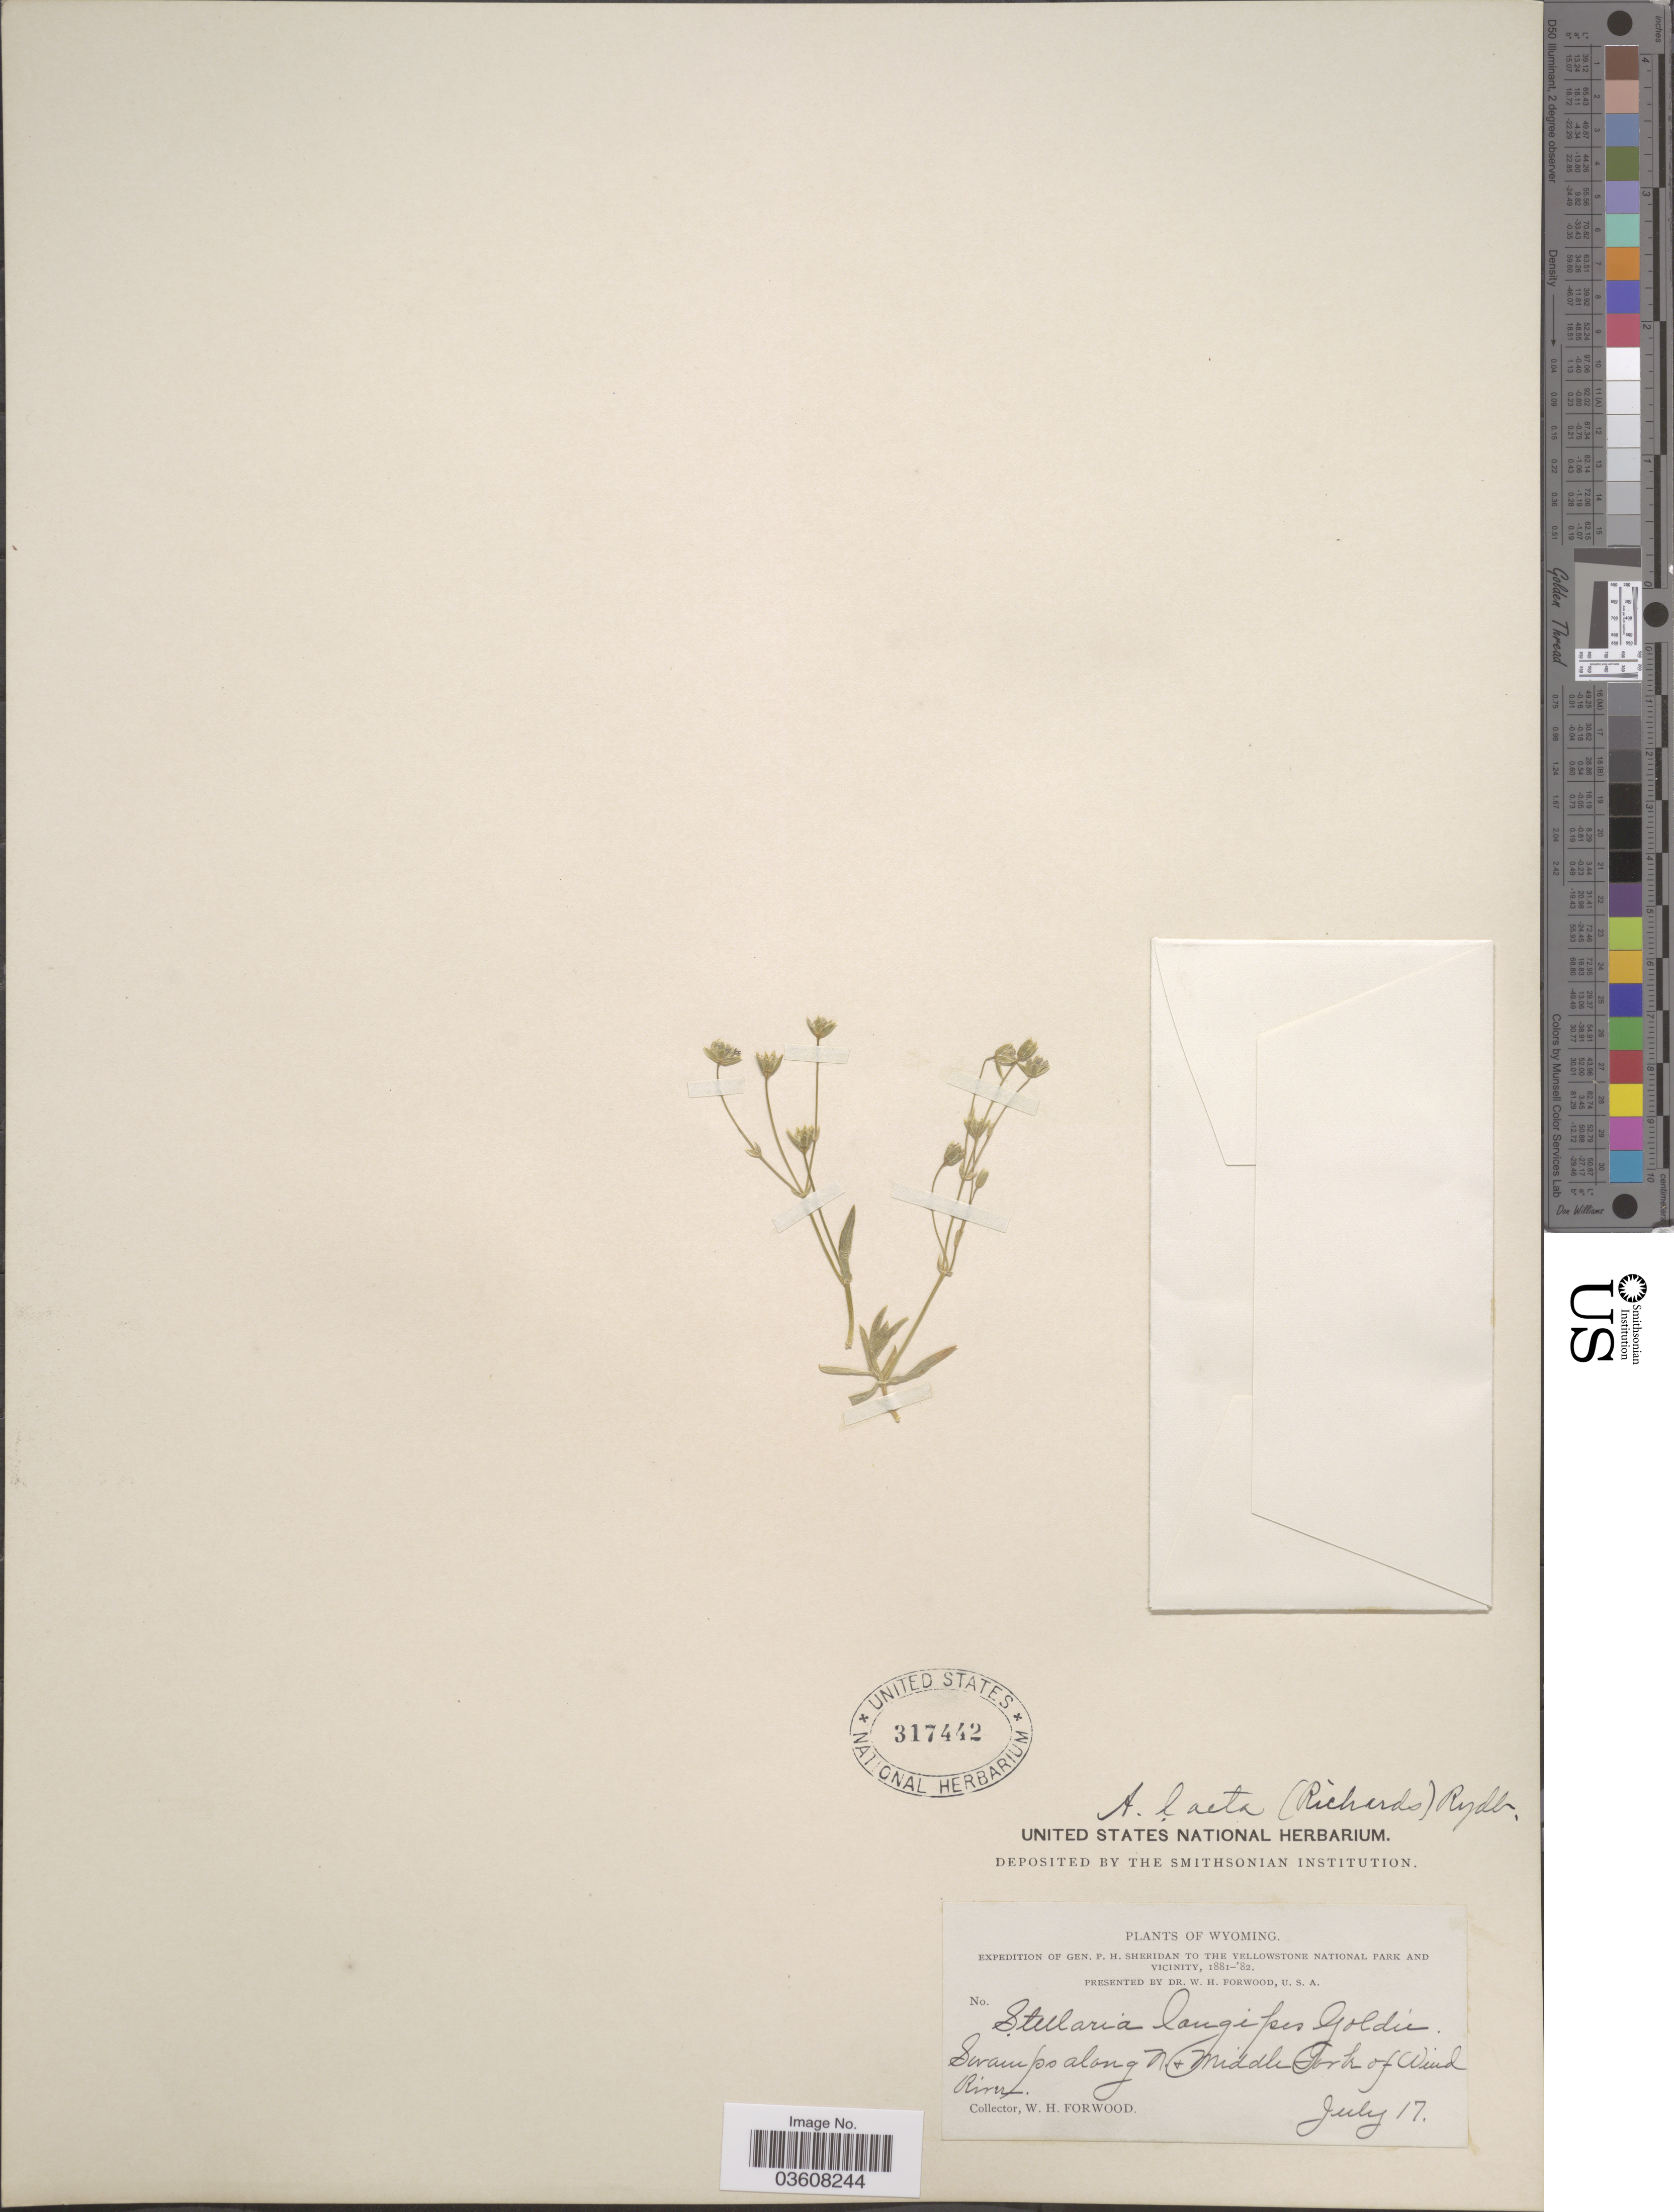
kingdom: Plantae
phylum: Tracheophyta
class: Magnoliopsida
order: Caryophyllales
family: Caryophyllaceae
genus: Stellaria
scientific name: Stellaria laeta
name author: Richards.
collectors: W. Forwood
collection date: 1881-07-17/1882-07-17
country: United States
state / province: Wyoming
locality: Yellowstone National Park and Vicinity. Swamp along N.+ Middle Fork of Wind River.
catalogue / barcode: US 317442